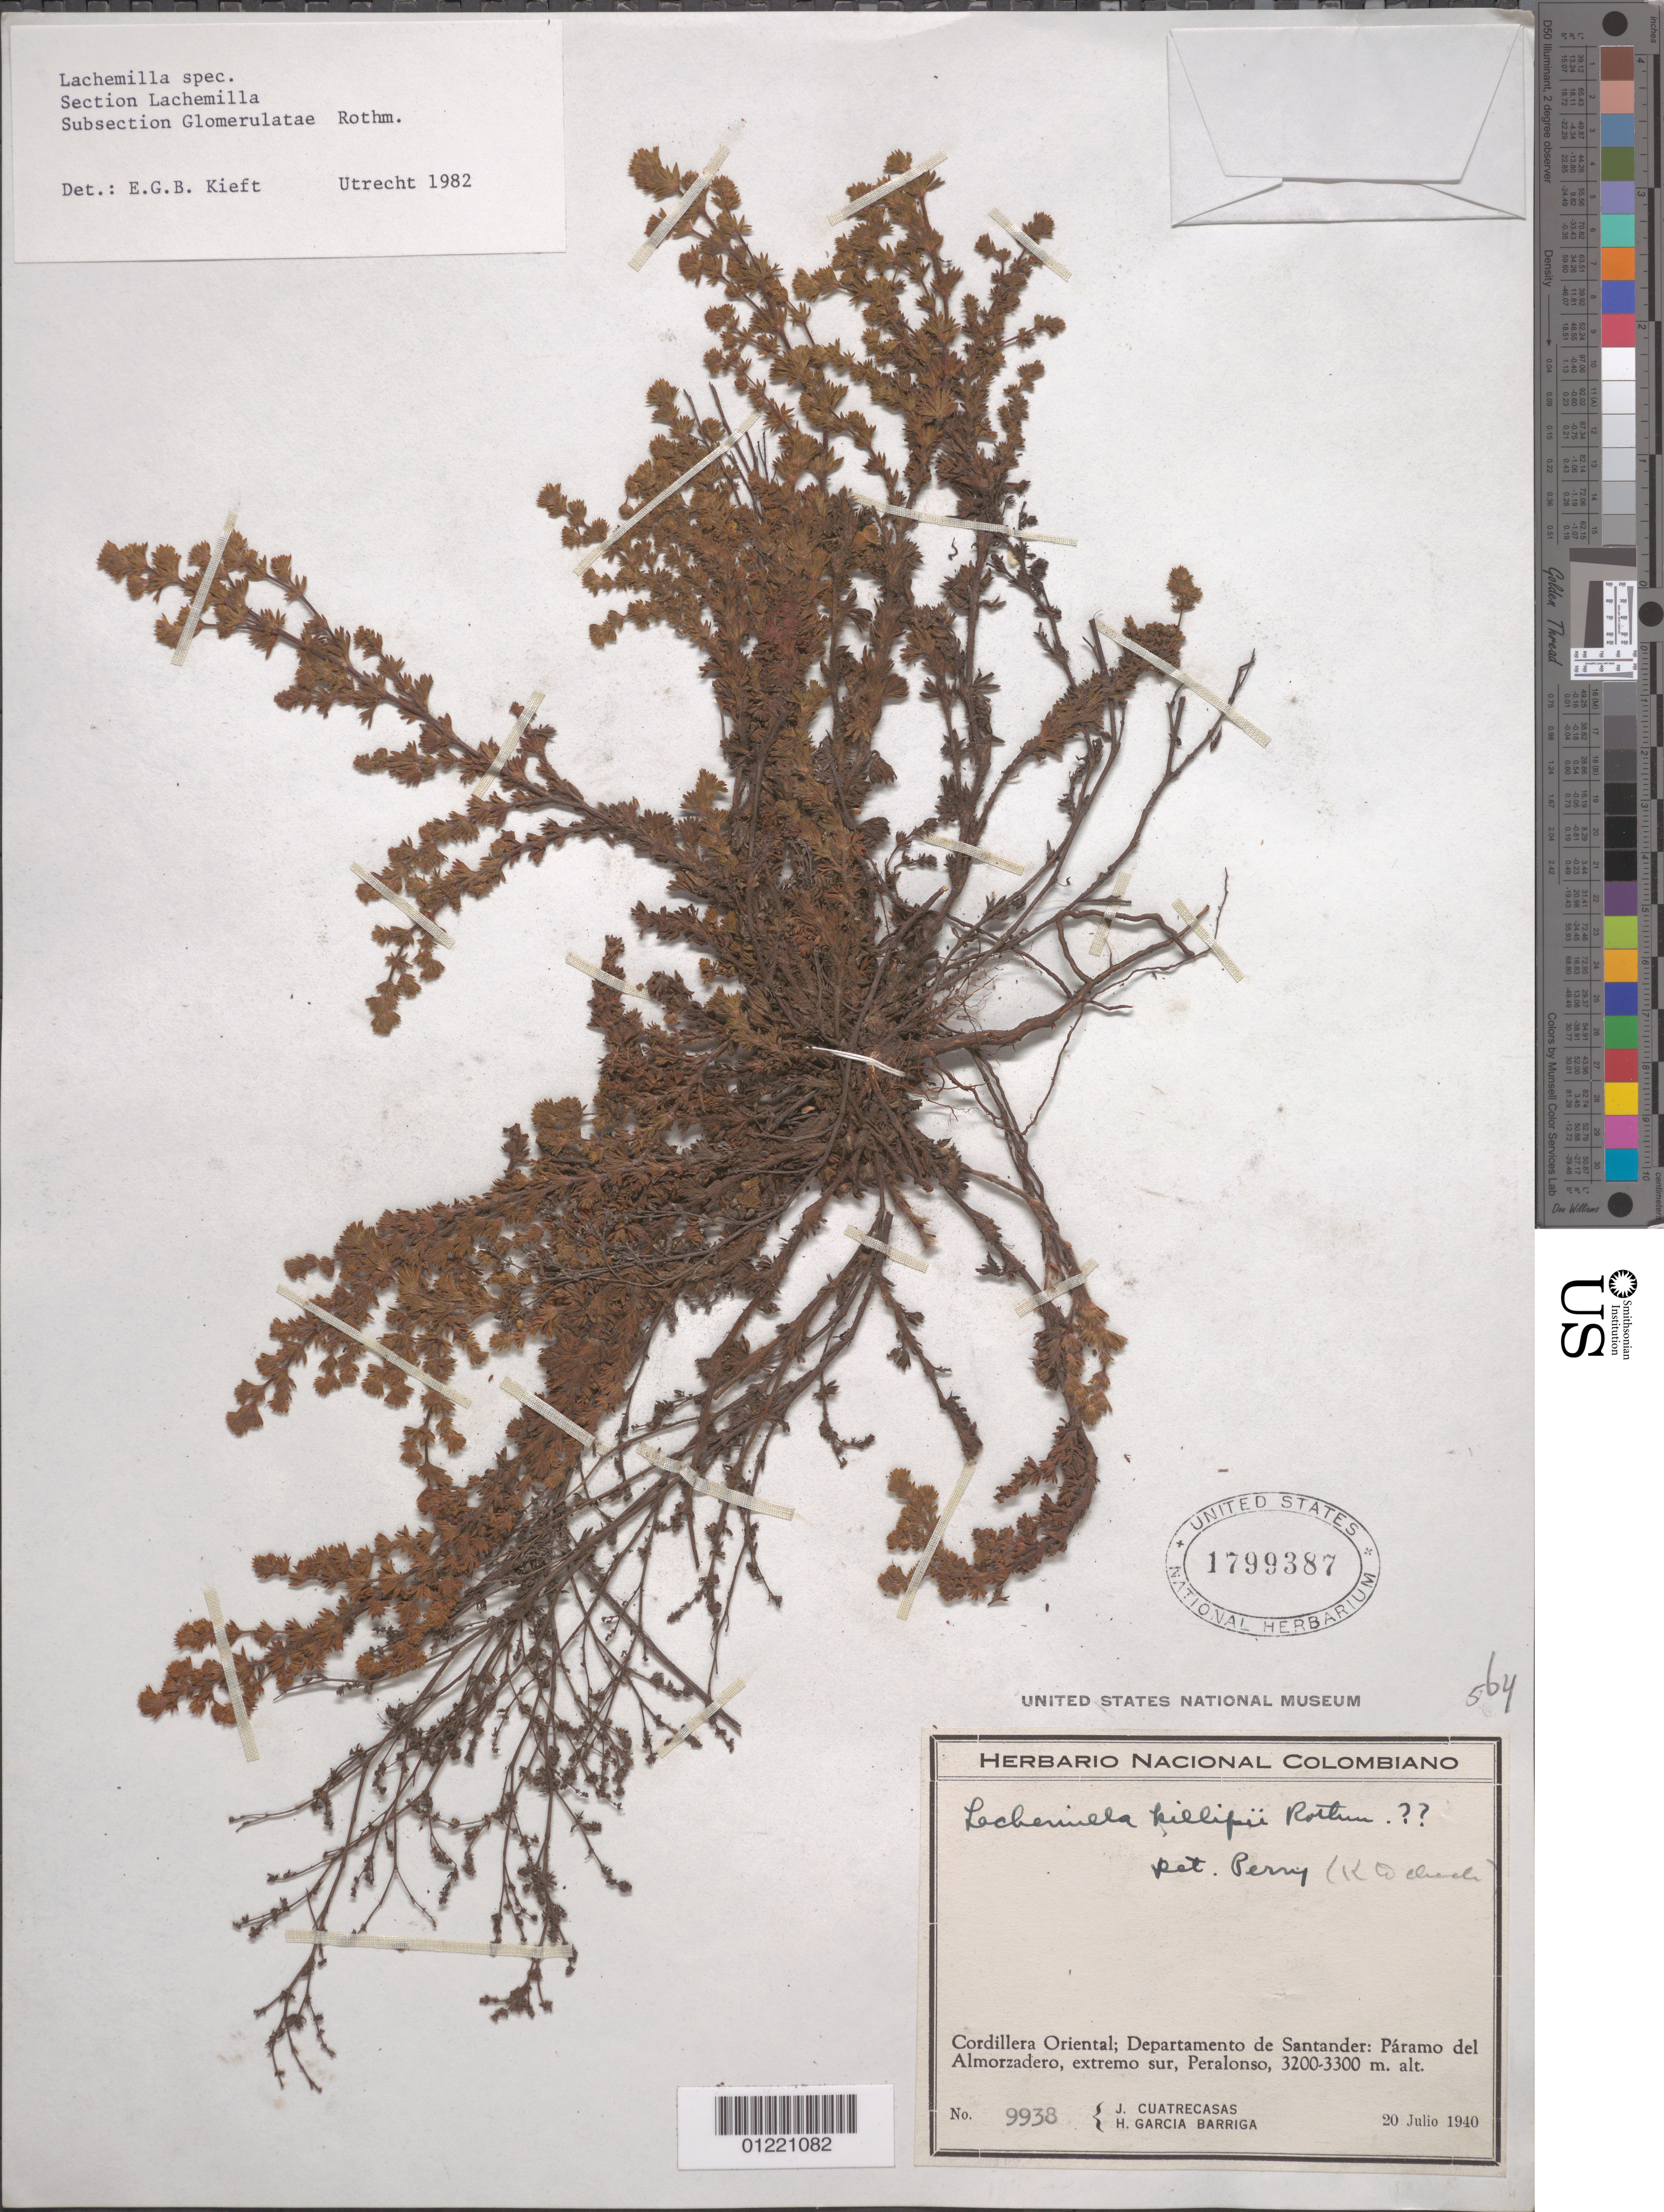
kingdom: Plantae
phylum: Tracheophyta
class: Magnoliopsida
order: Rosales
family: Rosaceae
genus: Lachemilla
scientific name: Lachemilla sp.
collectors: J. Cuatrecasas & H. García Barriga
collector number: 9938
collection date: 1940-07-20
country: Colombia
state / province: Santander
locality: Paramo del Almorzadero, extremo sur, Peralonso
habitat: paramo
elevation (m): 3200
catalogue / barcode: US 1799387